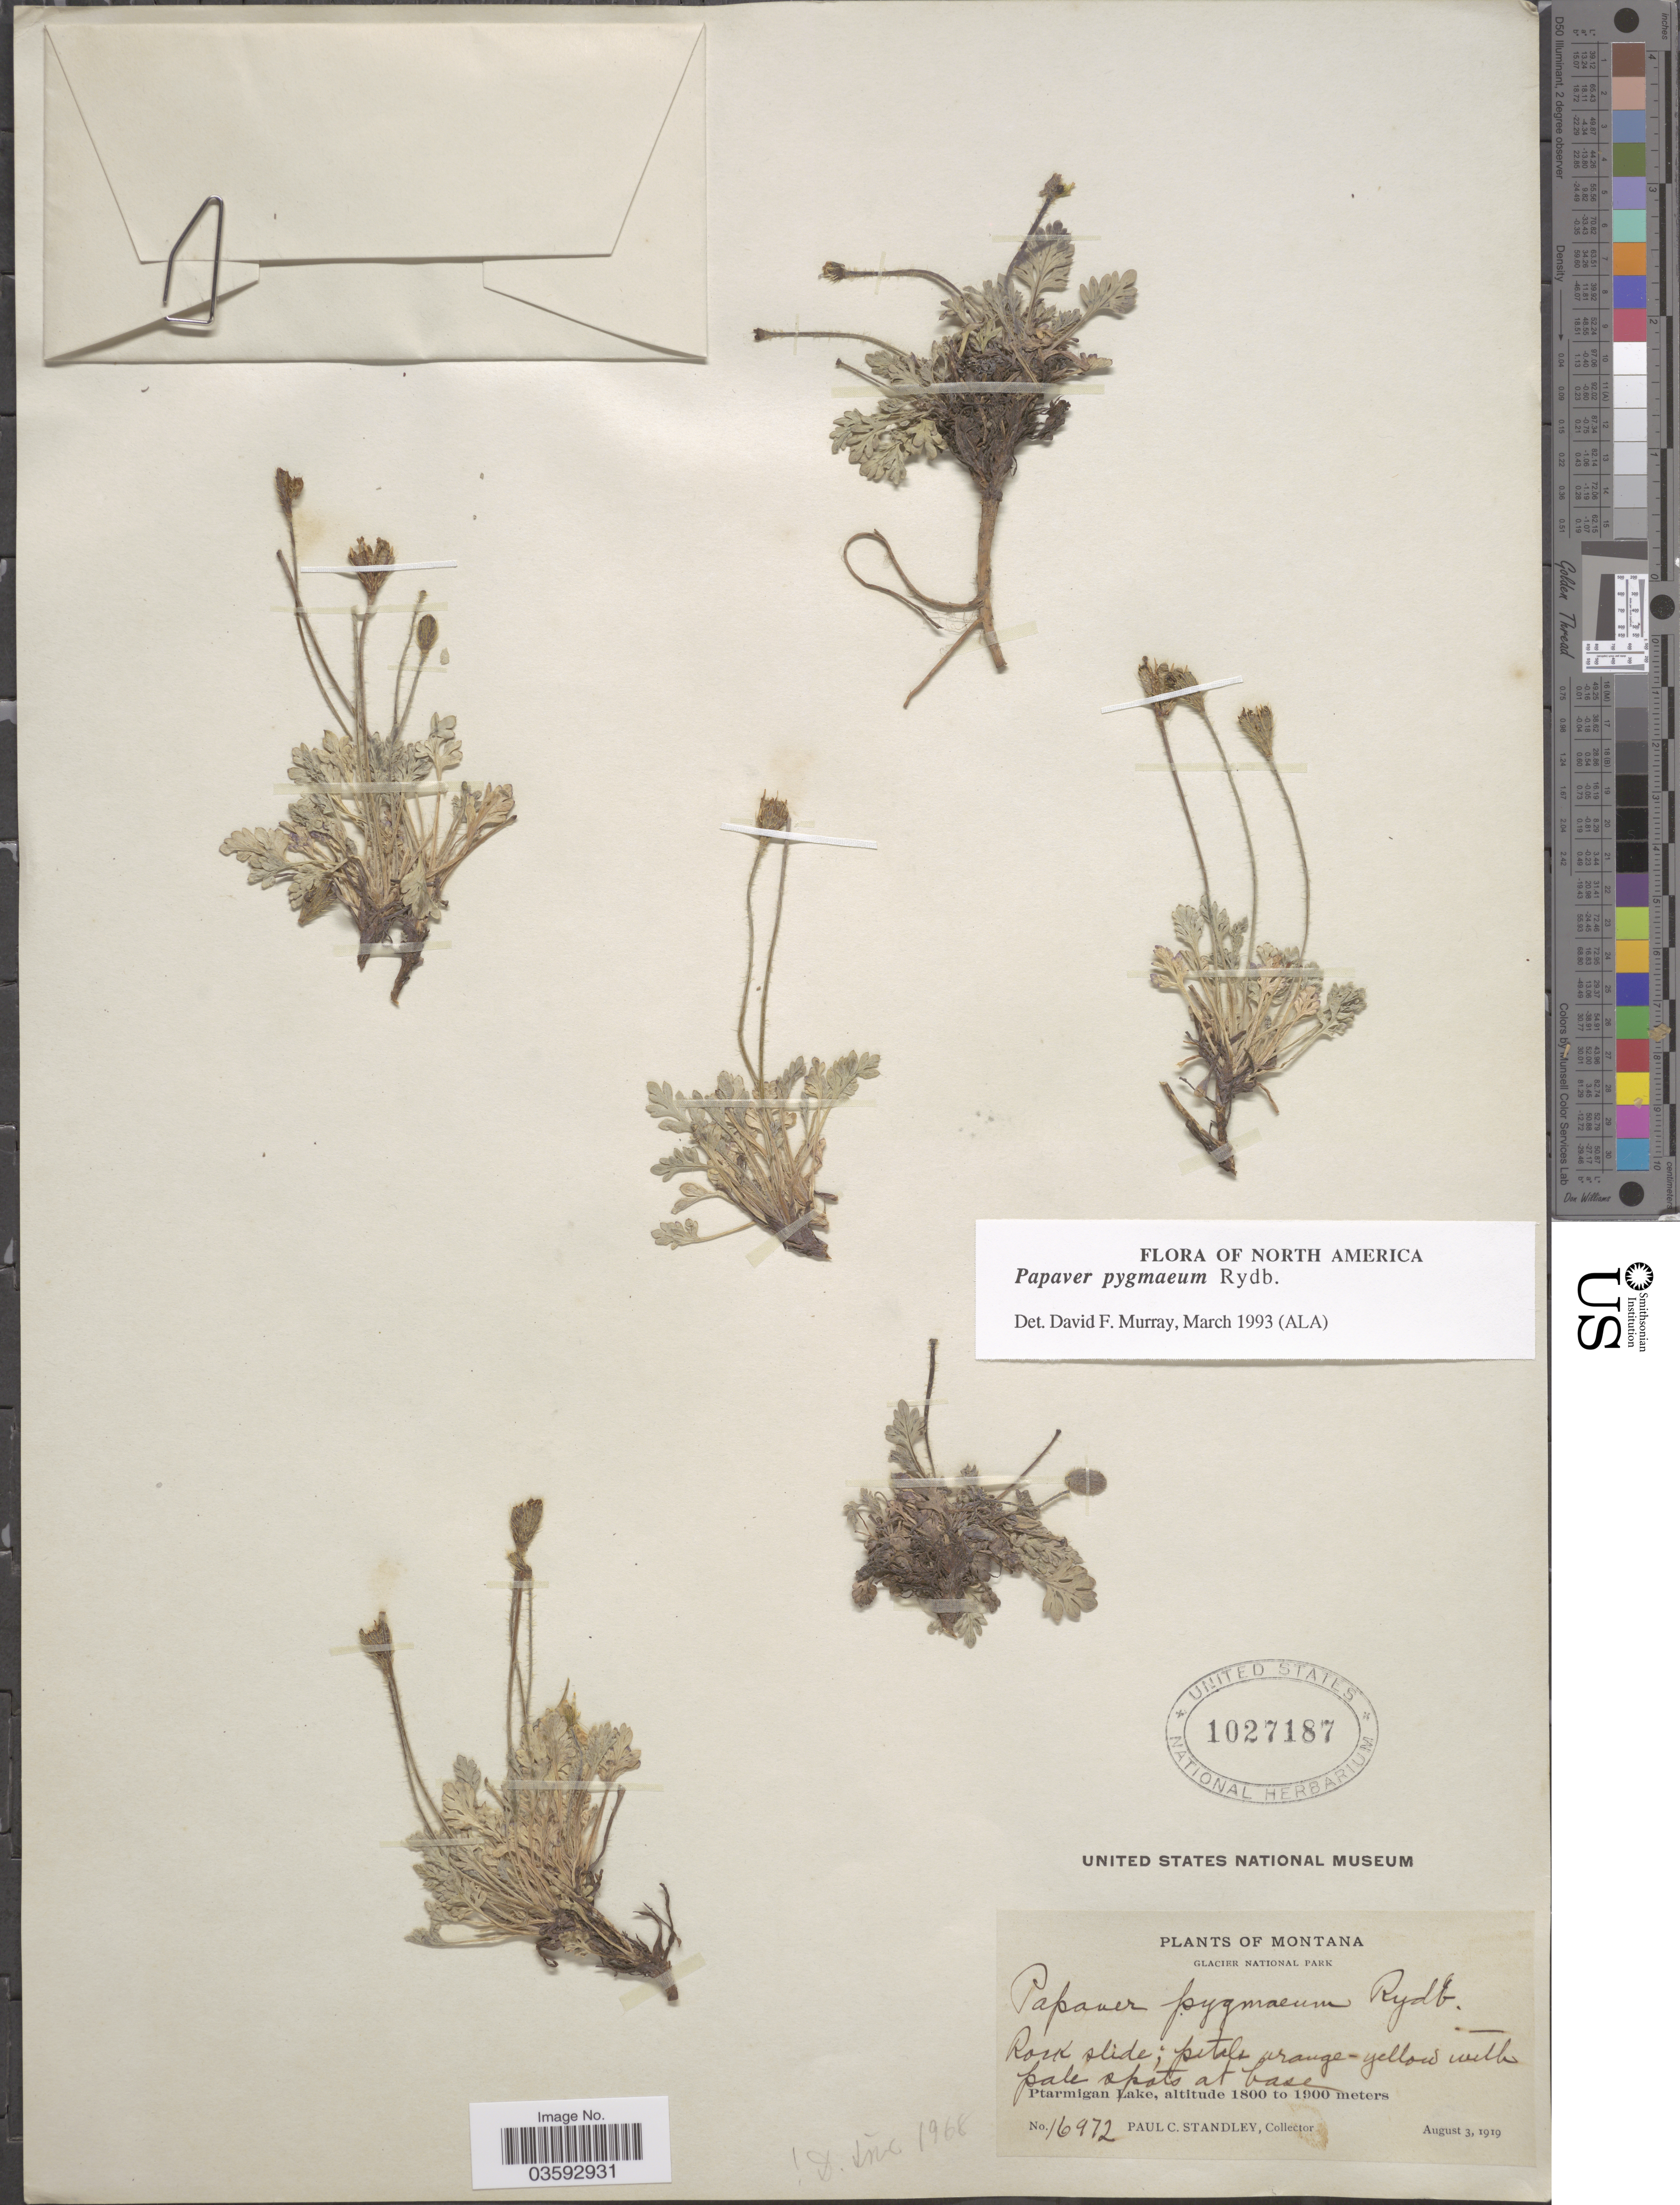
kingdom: Plantae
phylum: Tracheophyta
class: Magnoliopsida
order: Ranunculales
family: Papaveraceae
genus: Papaver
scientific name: Papaver pygmaeum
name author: Rydb.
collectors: P. C. Standley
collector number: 16972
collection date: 1919-08-03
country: United States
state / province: Montana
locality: Glacier National Park. Ptarmigan Lake.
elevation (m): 1800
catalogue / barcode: US 1027187